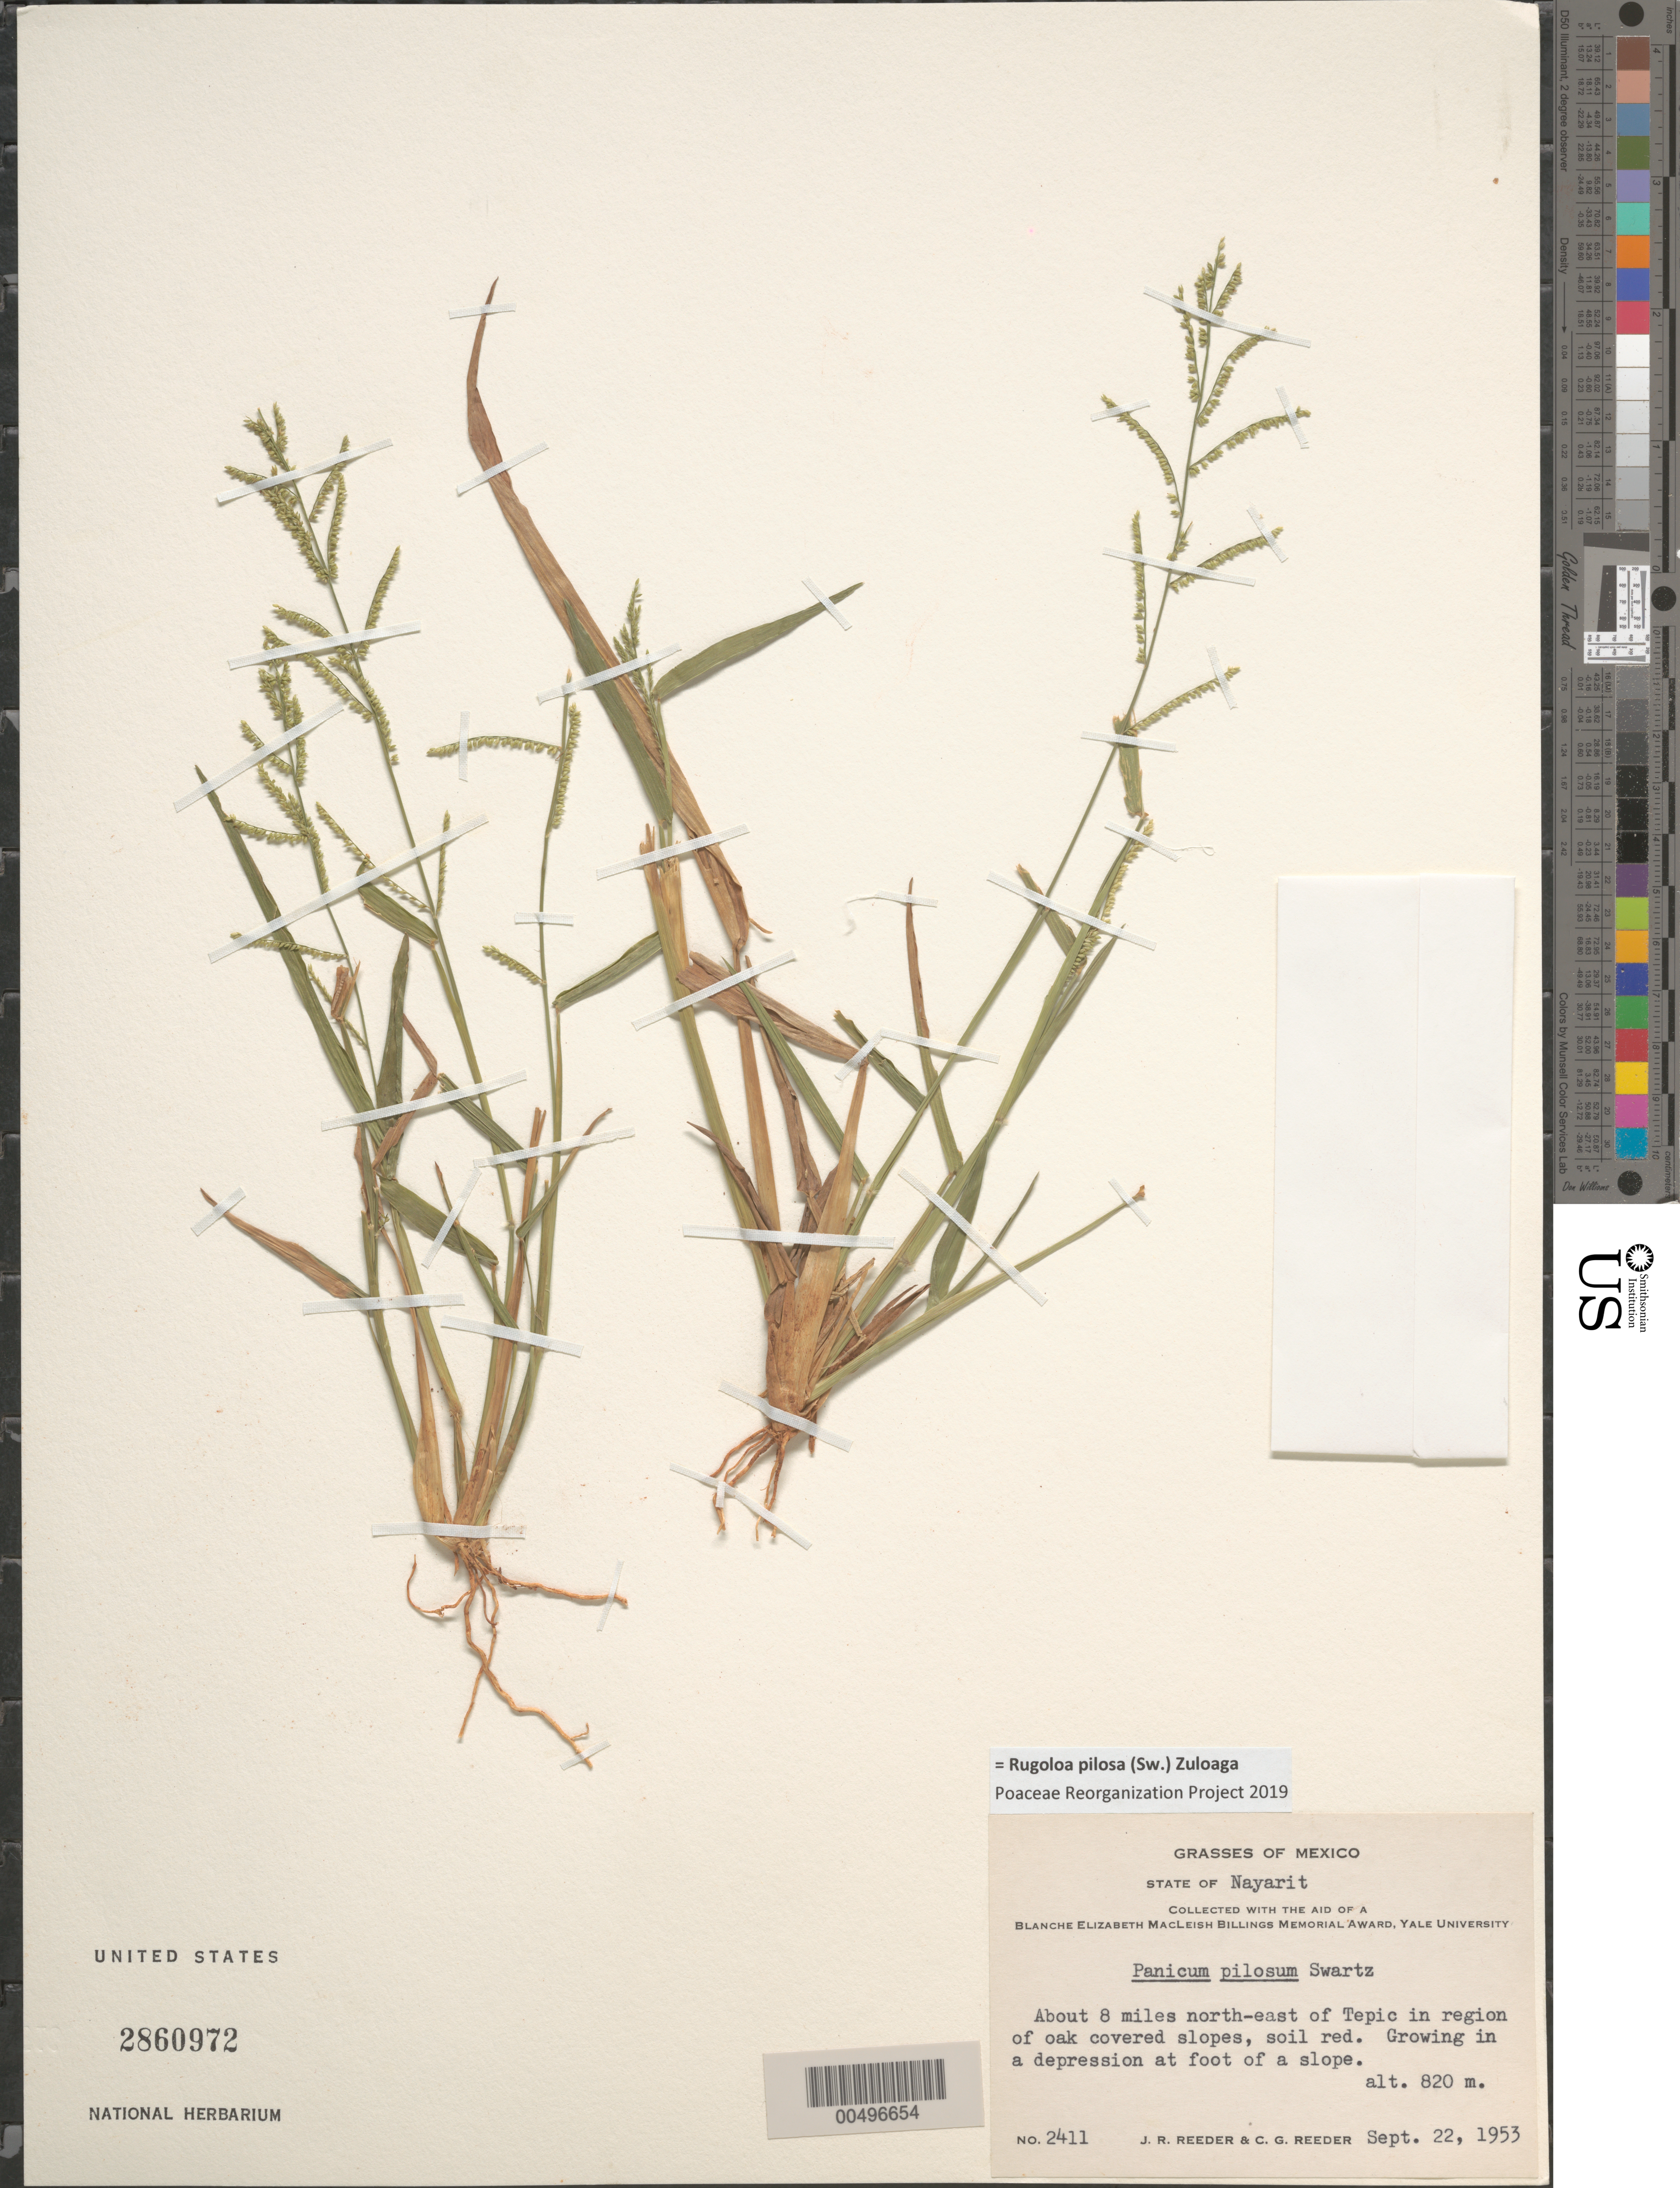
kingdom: Plantae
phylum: Tracheophyta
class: Liliopsida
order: Poales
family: Poaceae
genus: Panicum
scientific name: Panicum pilosum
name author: Sw.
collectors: J. R. Reeder & C. G. Reeder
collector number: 2411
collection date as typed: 22 Sep 1953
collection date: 1953-09-22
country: Mexico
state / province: Nayarit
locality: About 8 mi NE of Tepic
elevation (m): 820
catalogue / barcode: US 2860972